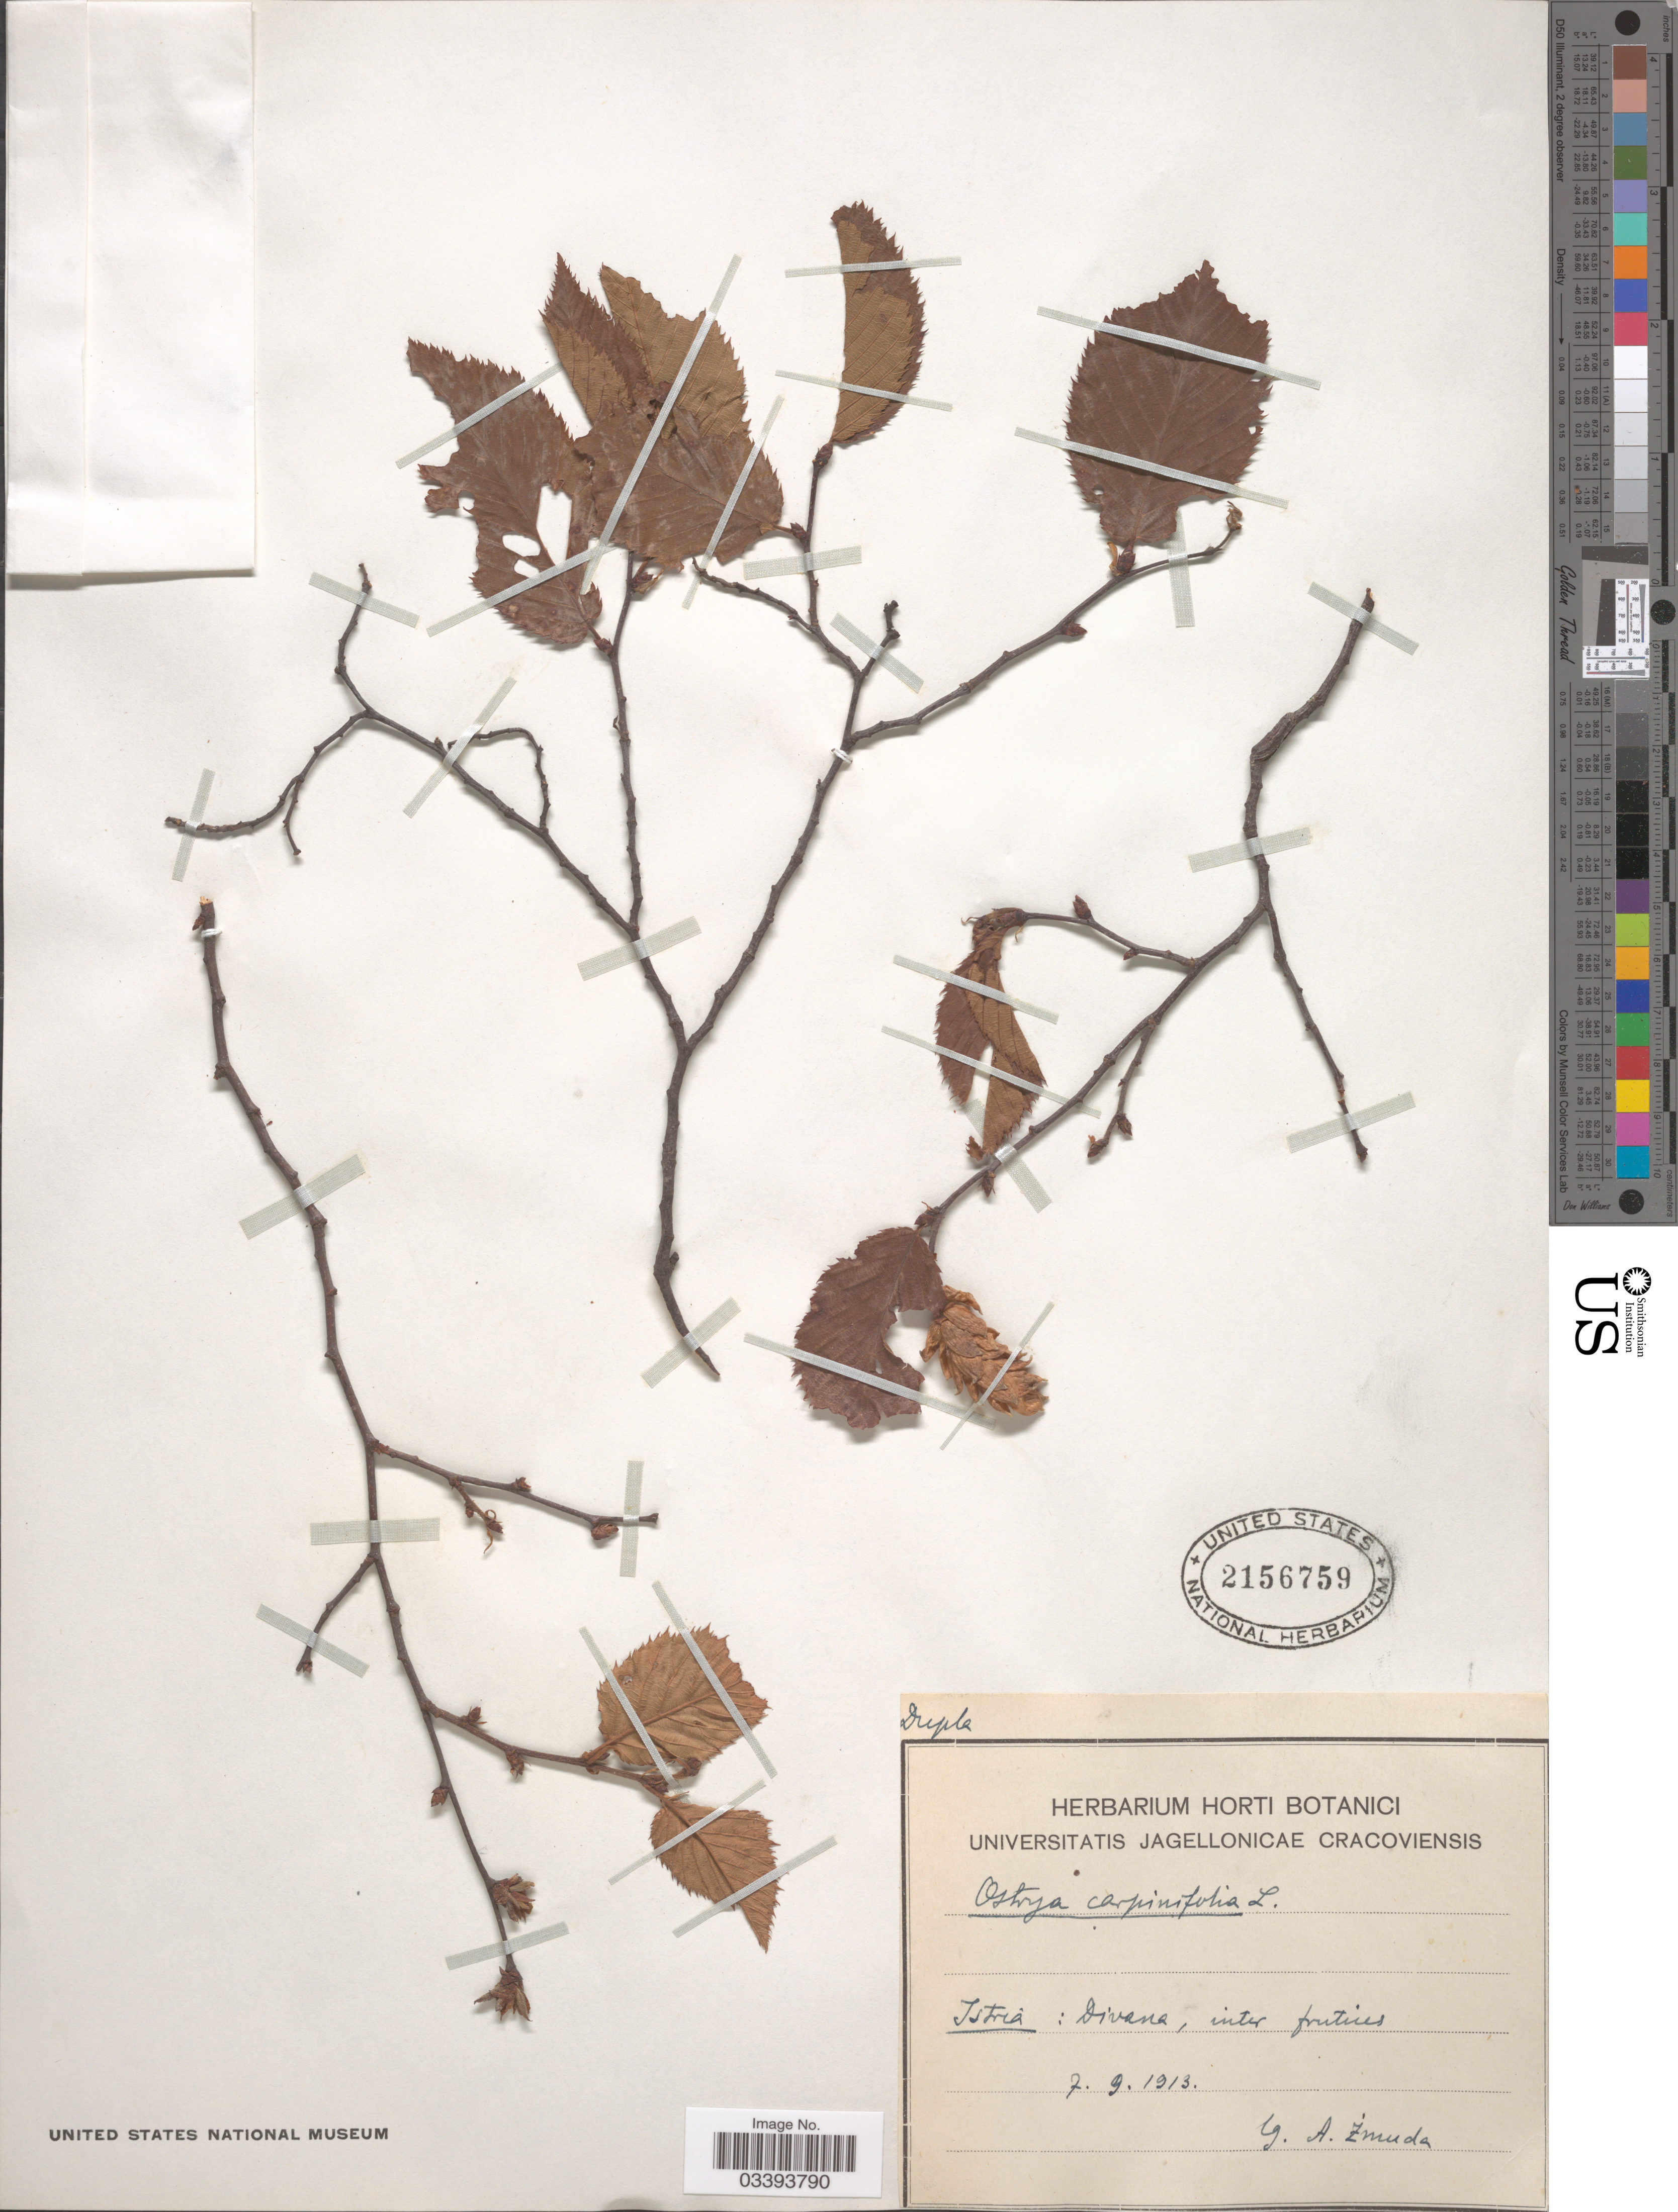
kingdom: Plantae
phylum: Tracheophyta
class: Magnoliopsida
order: Fagales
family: Betulaceae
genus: Ostrya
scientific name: Ostrya carpinifolia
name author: Scop.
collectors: A. Zmuda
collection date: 1913-09-07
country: Croatia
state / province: Istria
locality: Divana.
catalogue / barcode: US 2156759